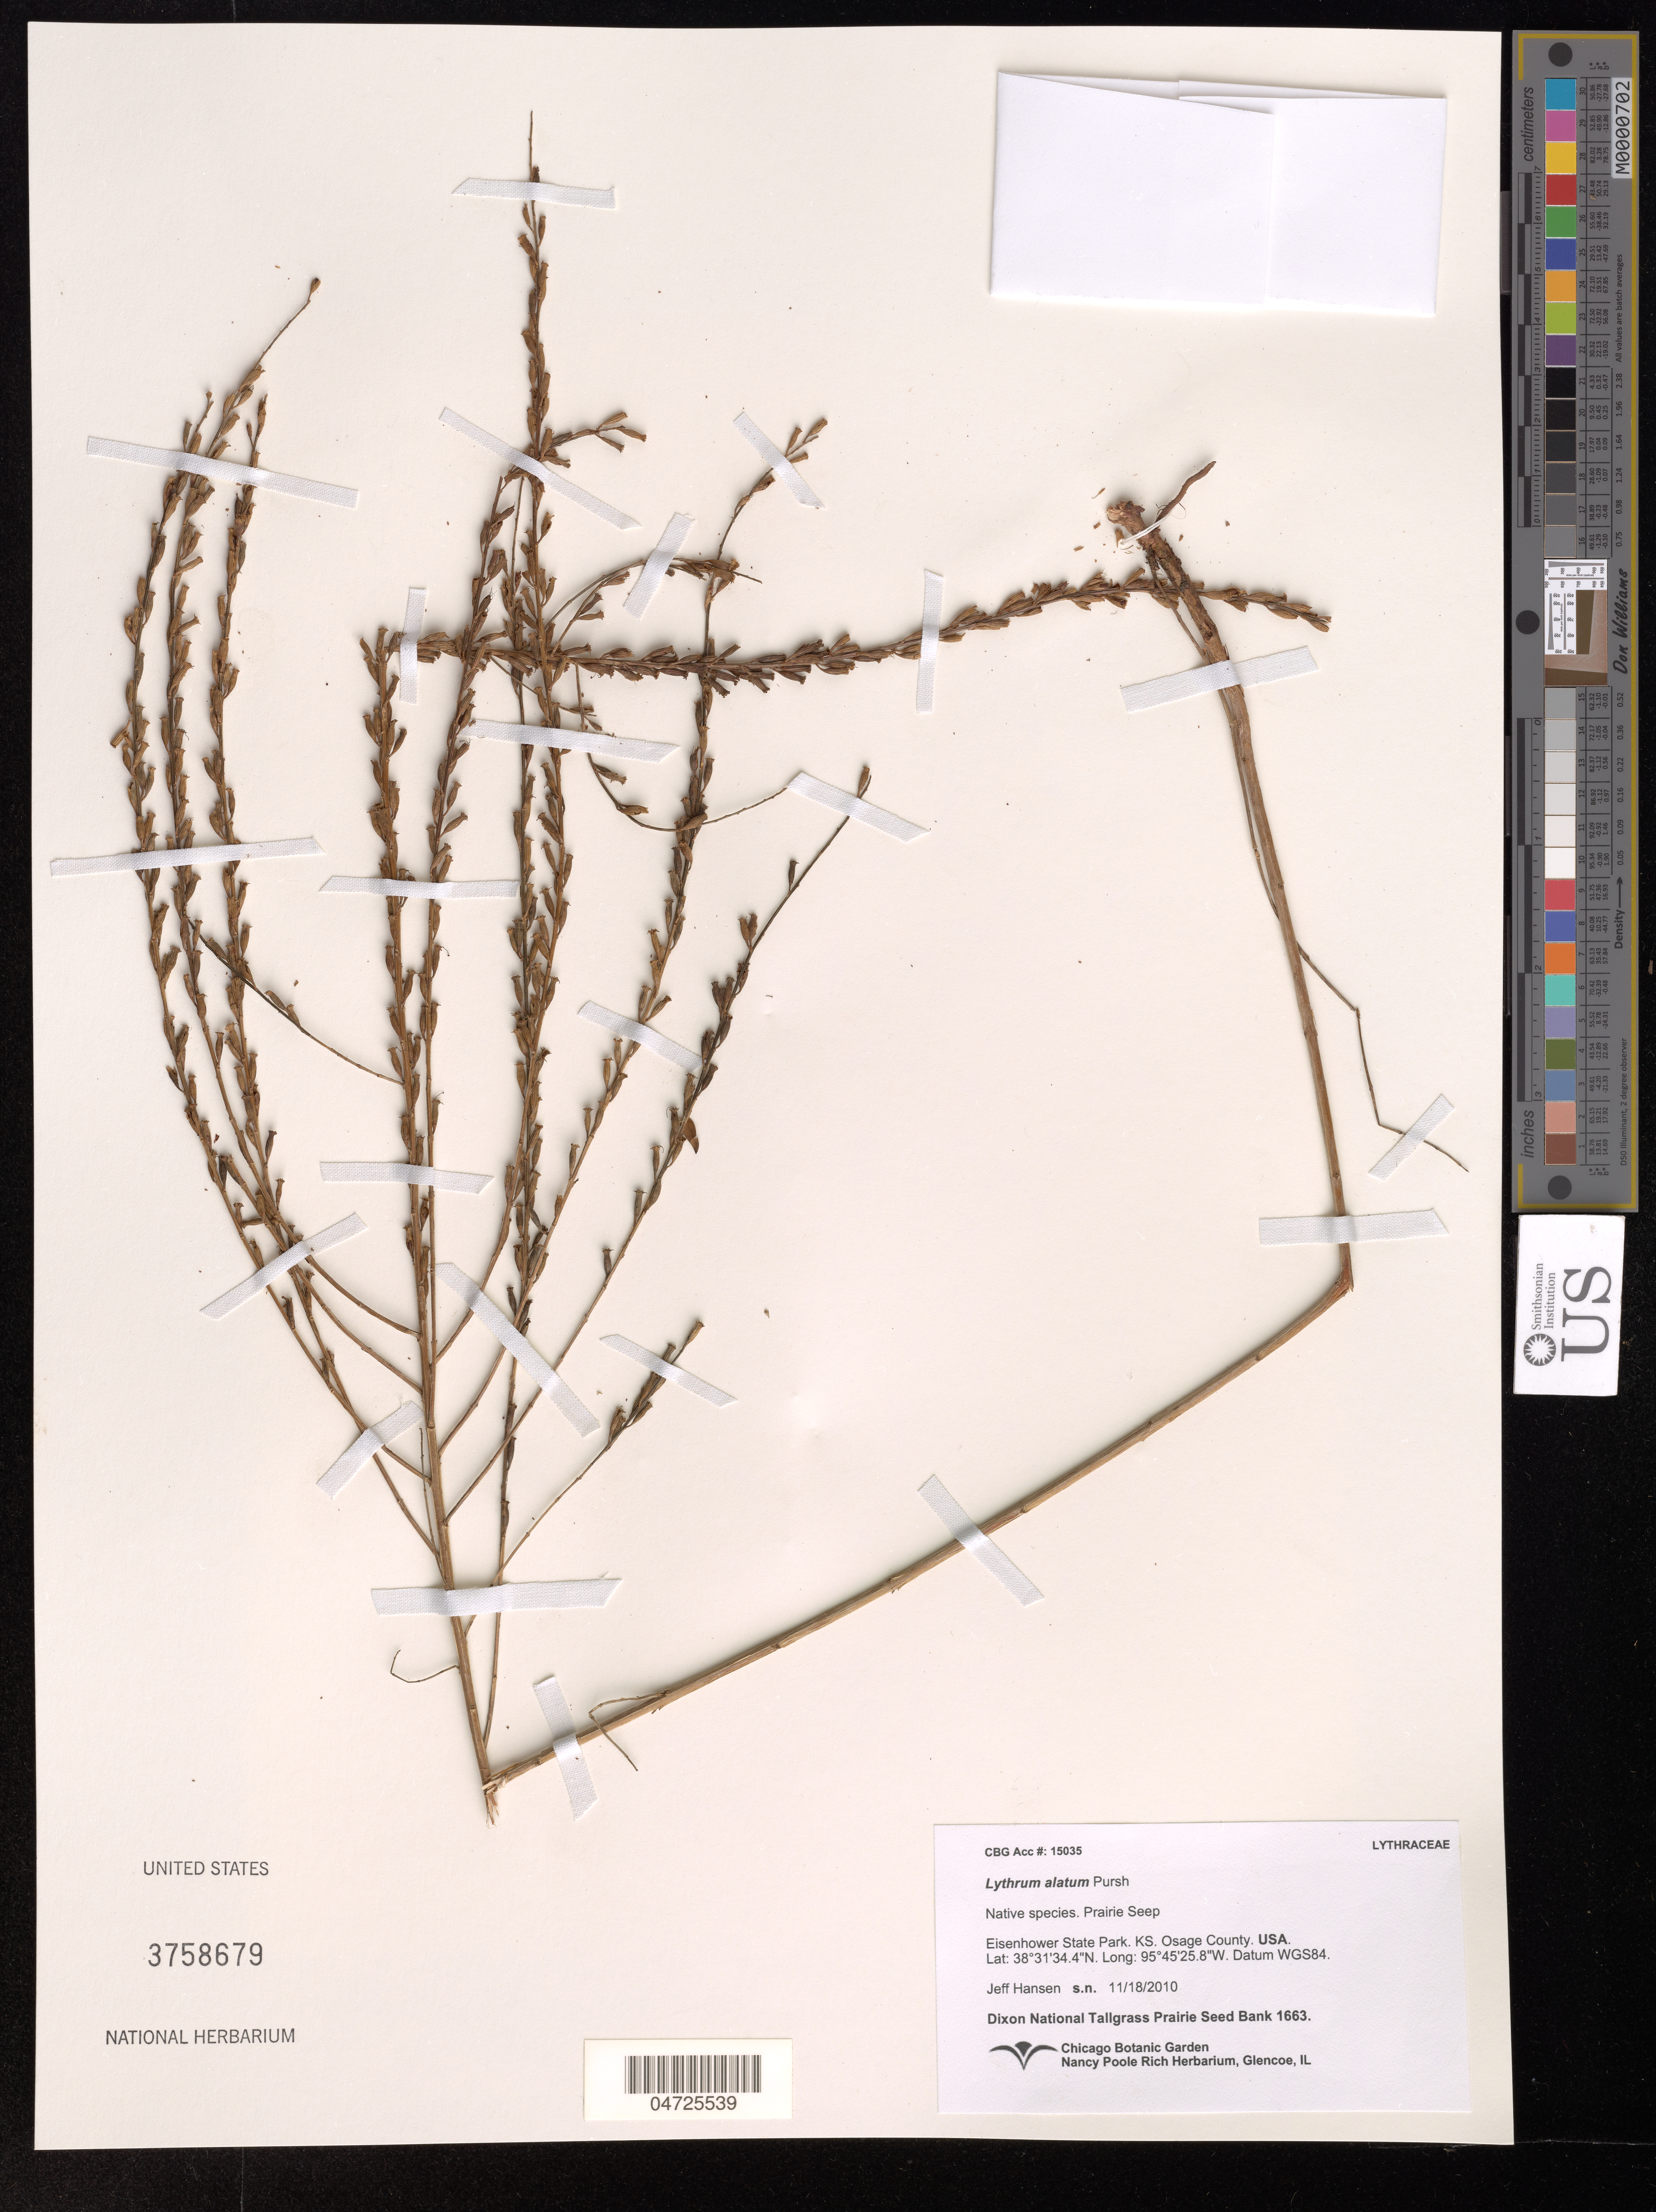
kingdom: Plantae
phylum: Tracheophyta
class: Magnoliopsida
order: Myrtales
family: Lythraceae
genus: Lythrum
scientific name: Lythrum alatum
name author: Pursh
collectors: J. Hansen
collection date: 2010-11-18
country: United States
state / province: Kansas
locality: Eisenhower State Park. Osage County. Datum WGS84.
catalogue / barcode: US 3758679